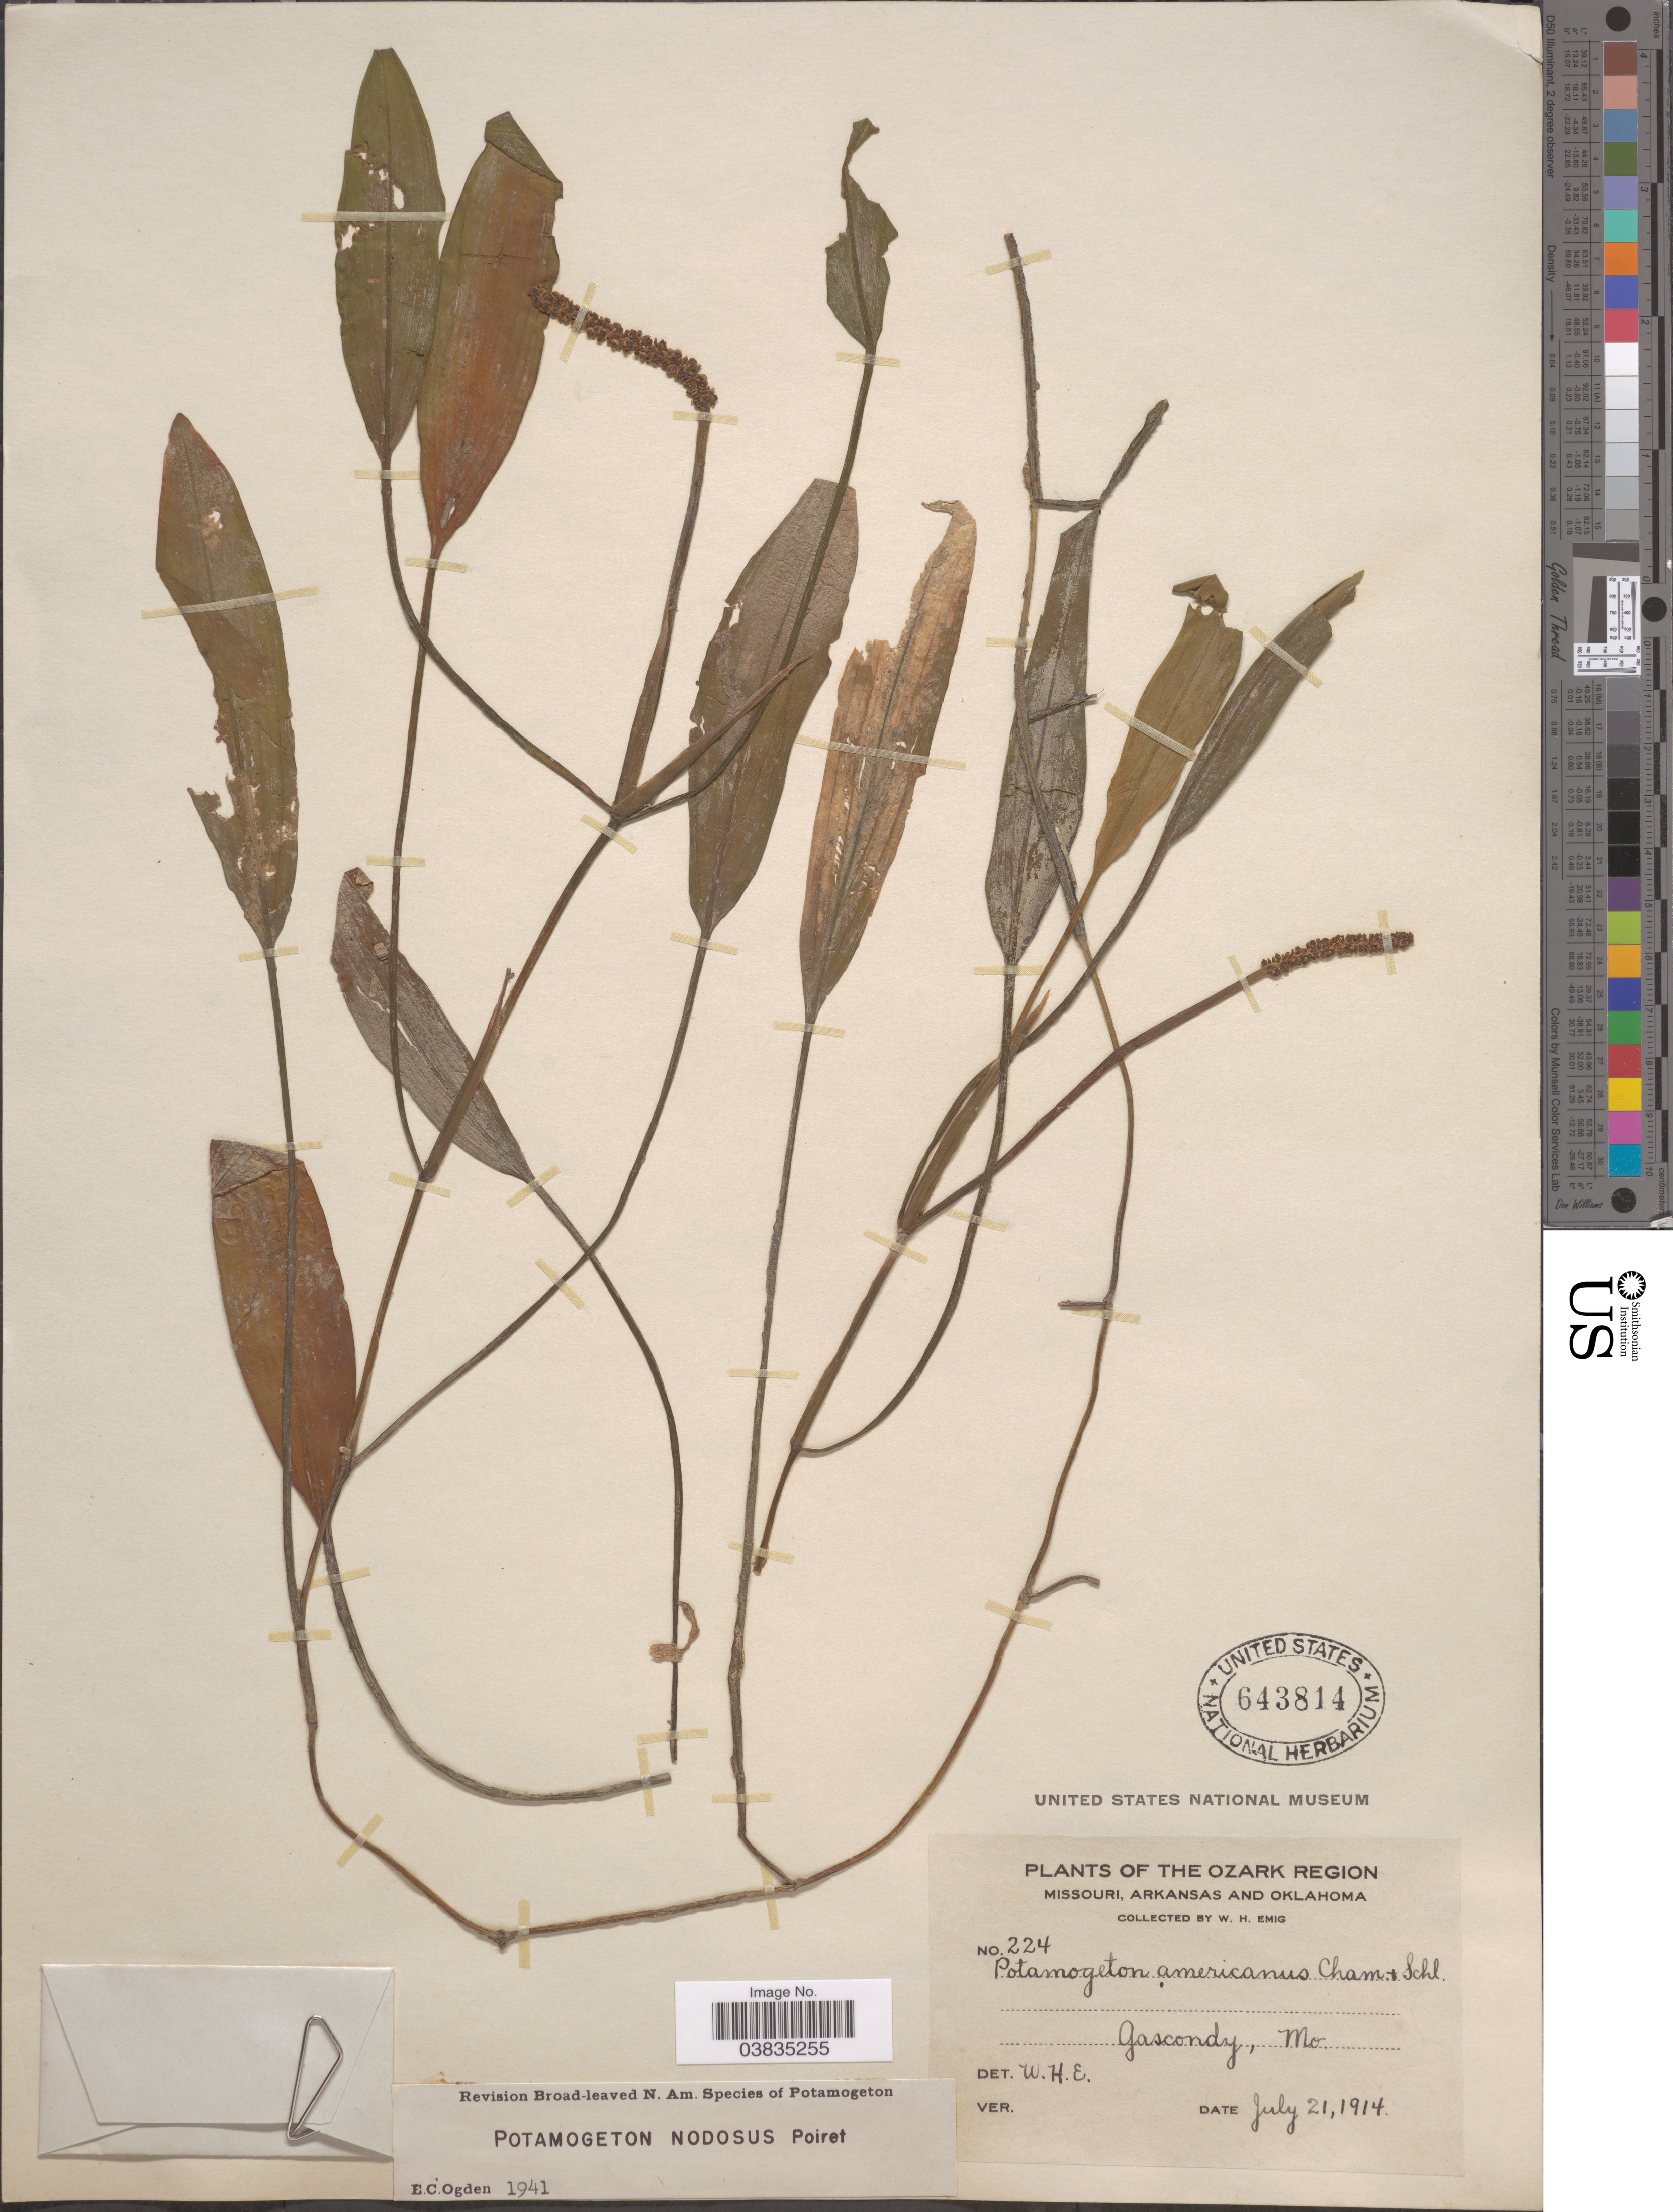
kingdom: Plantae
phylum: Tracheophyta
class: Liliopsida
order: Alismatales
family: Potamogetonaceae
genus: Potamogeton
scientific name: Potamogeton nodosus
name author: Poir.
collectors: W. H. Emig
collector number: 224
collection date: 1914-07-21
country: United States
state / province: Missouri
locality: The Ozark Region. Gascondy.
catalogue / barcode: US 643814